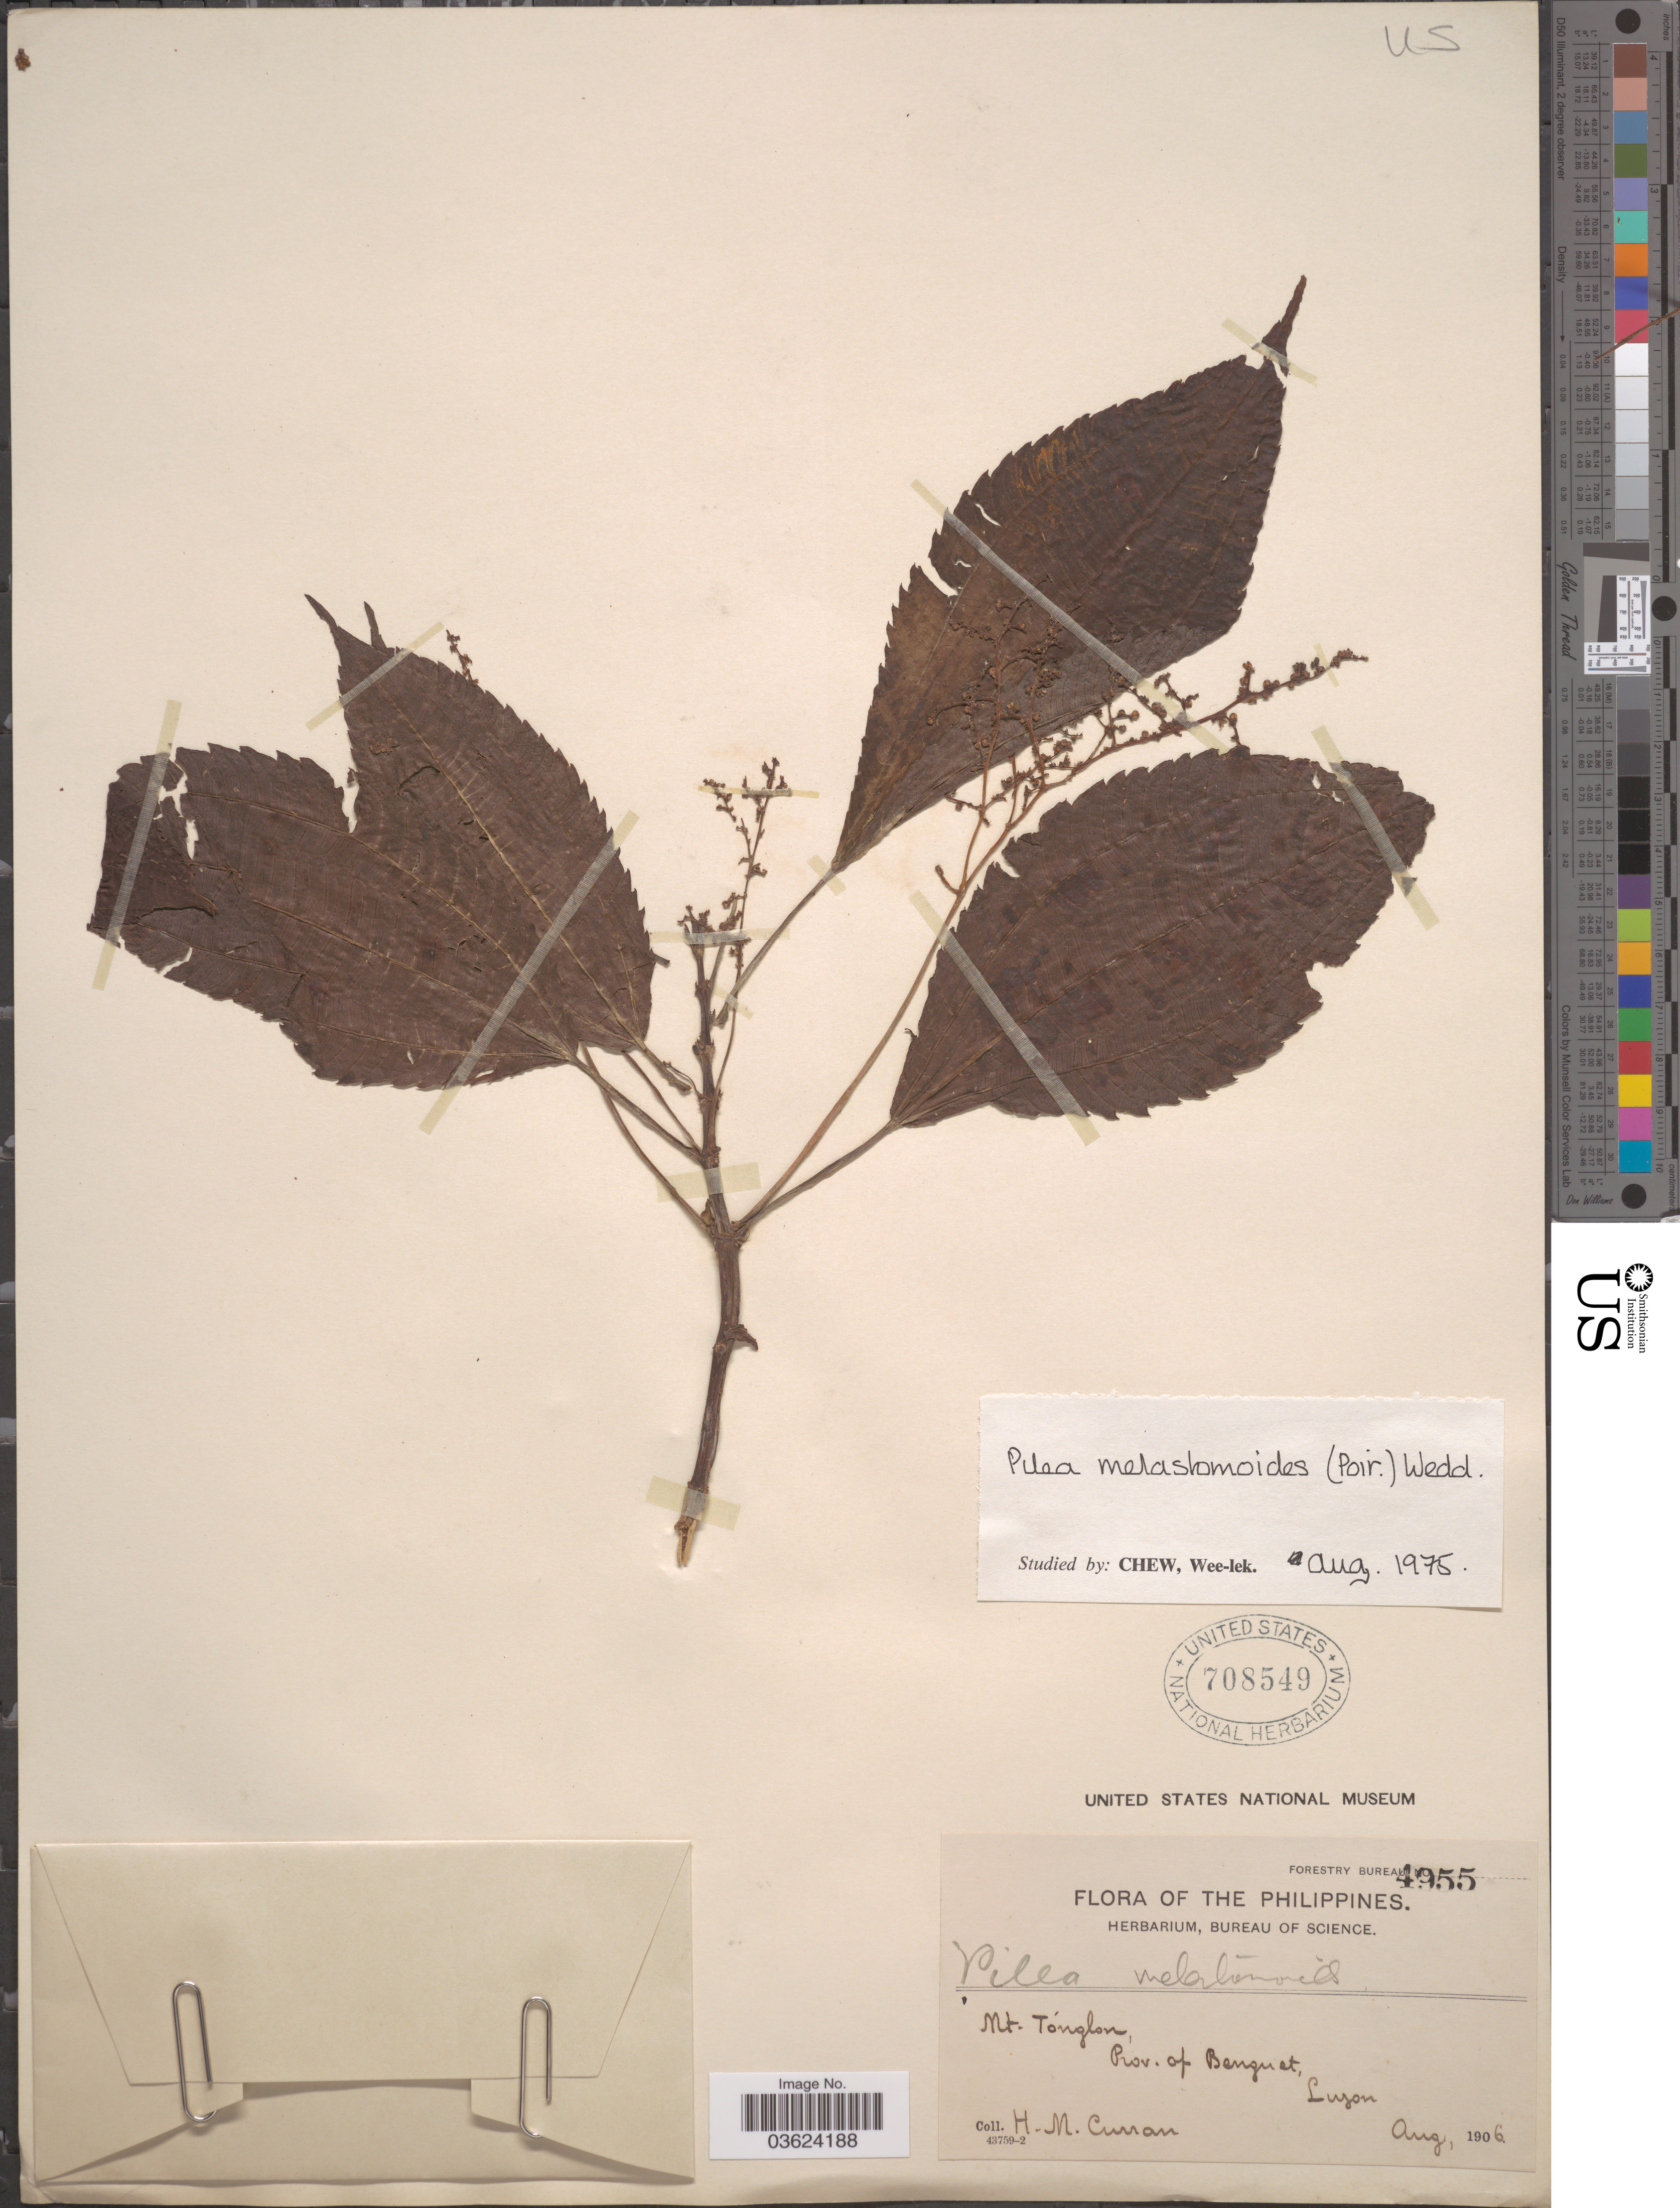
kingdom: Plantae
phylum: Tracheophyta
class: Magnoliopsida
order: Rosales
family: Urticaceae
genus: Pilea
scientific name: Pilea melastomoides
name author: (Spreng.) Urb.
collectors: H. M. Curran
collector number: Forestry Bureau 4955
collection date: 1906-08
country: Philippines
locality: Mt. Tonglon, Prov. of Benguet, Luzon.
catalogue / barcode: US 708549